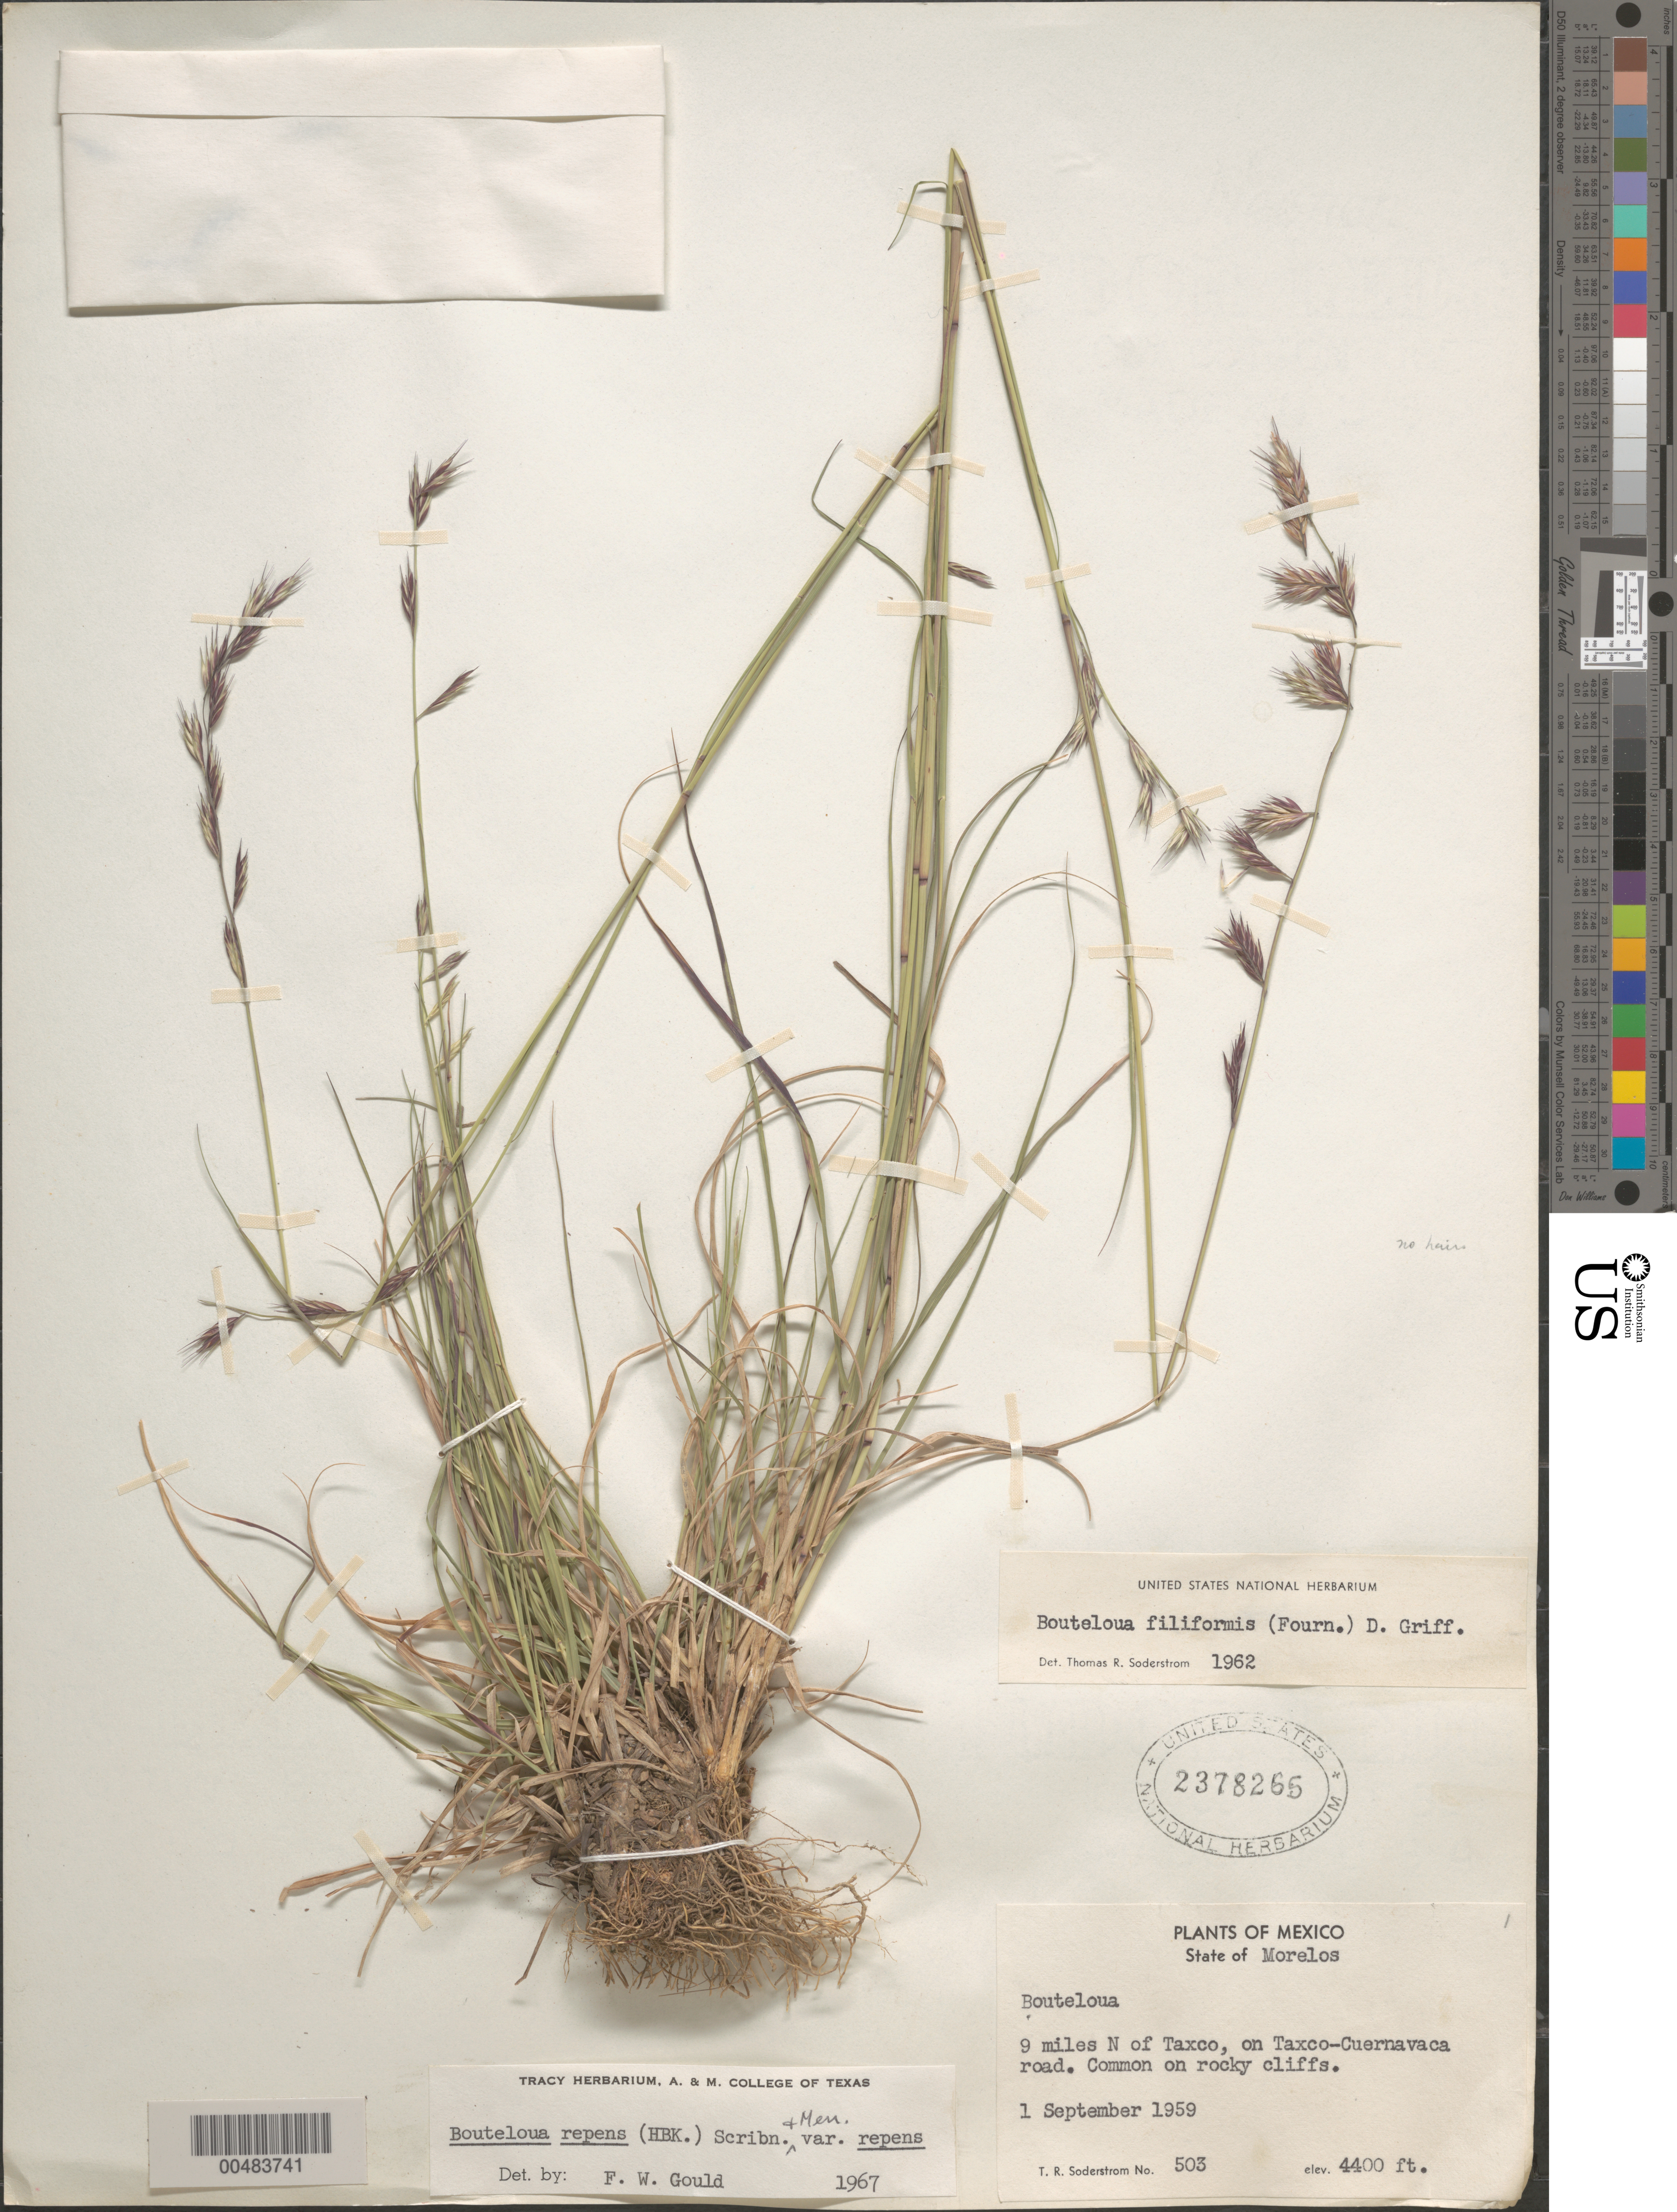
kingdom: Plantae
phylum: Tracheophyta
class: Liliopsida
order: Poales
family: Poaceae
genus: Bouteloua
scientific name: Bouteloua repens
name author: (Kunth) Scribn. & Merr.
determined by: Gould, F. W.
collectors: T. R. Soderstrom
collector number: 503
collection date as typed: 1 Sep 1959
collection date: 1959-09-01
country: Mexico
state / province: Morelos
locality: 9 mi N of Taxco, on Taxco - Cuernavaca road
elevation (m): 1341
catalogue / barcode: US 2378265